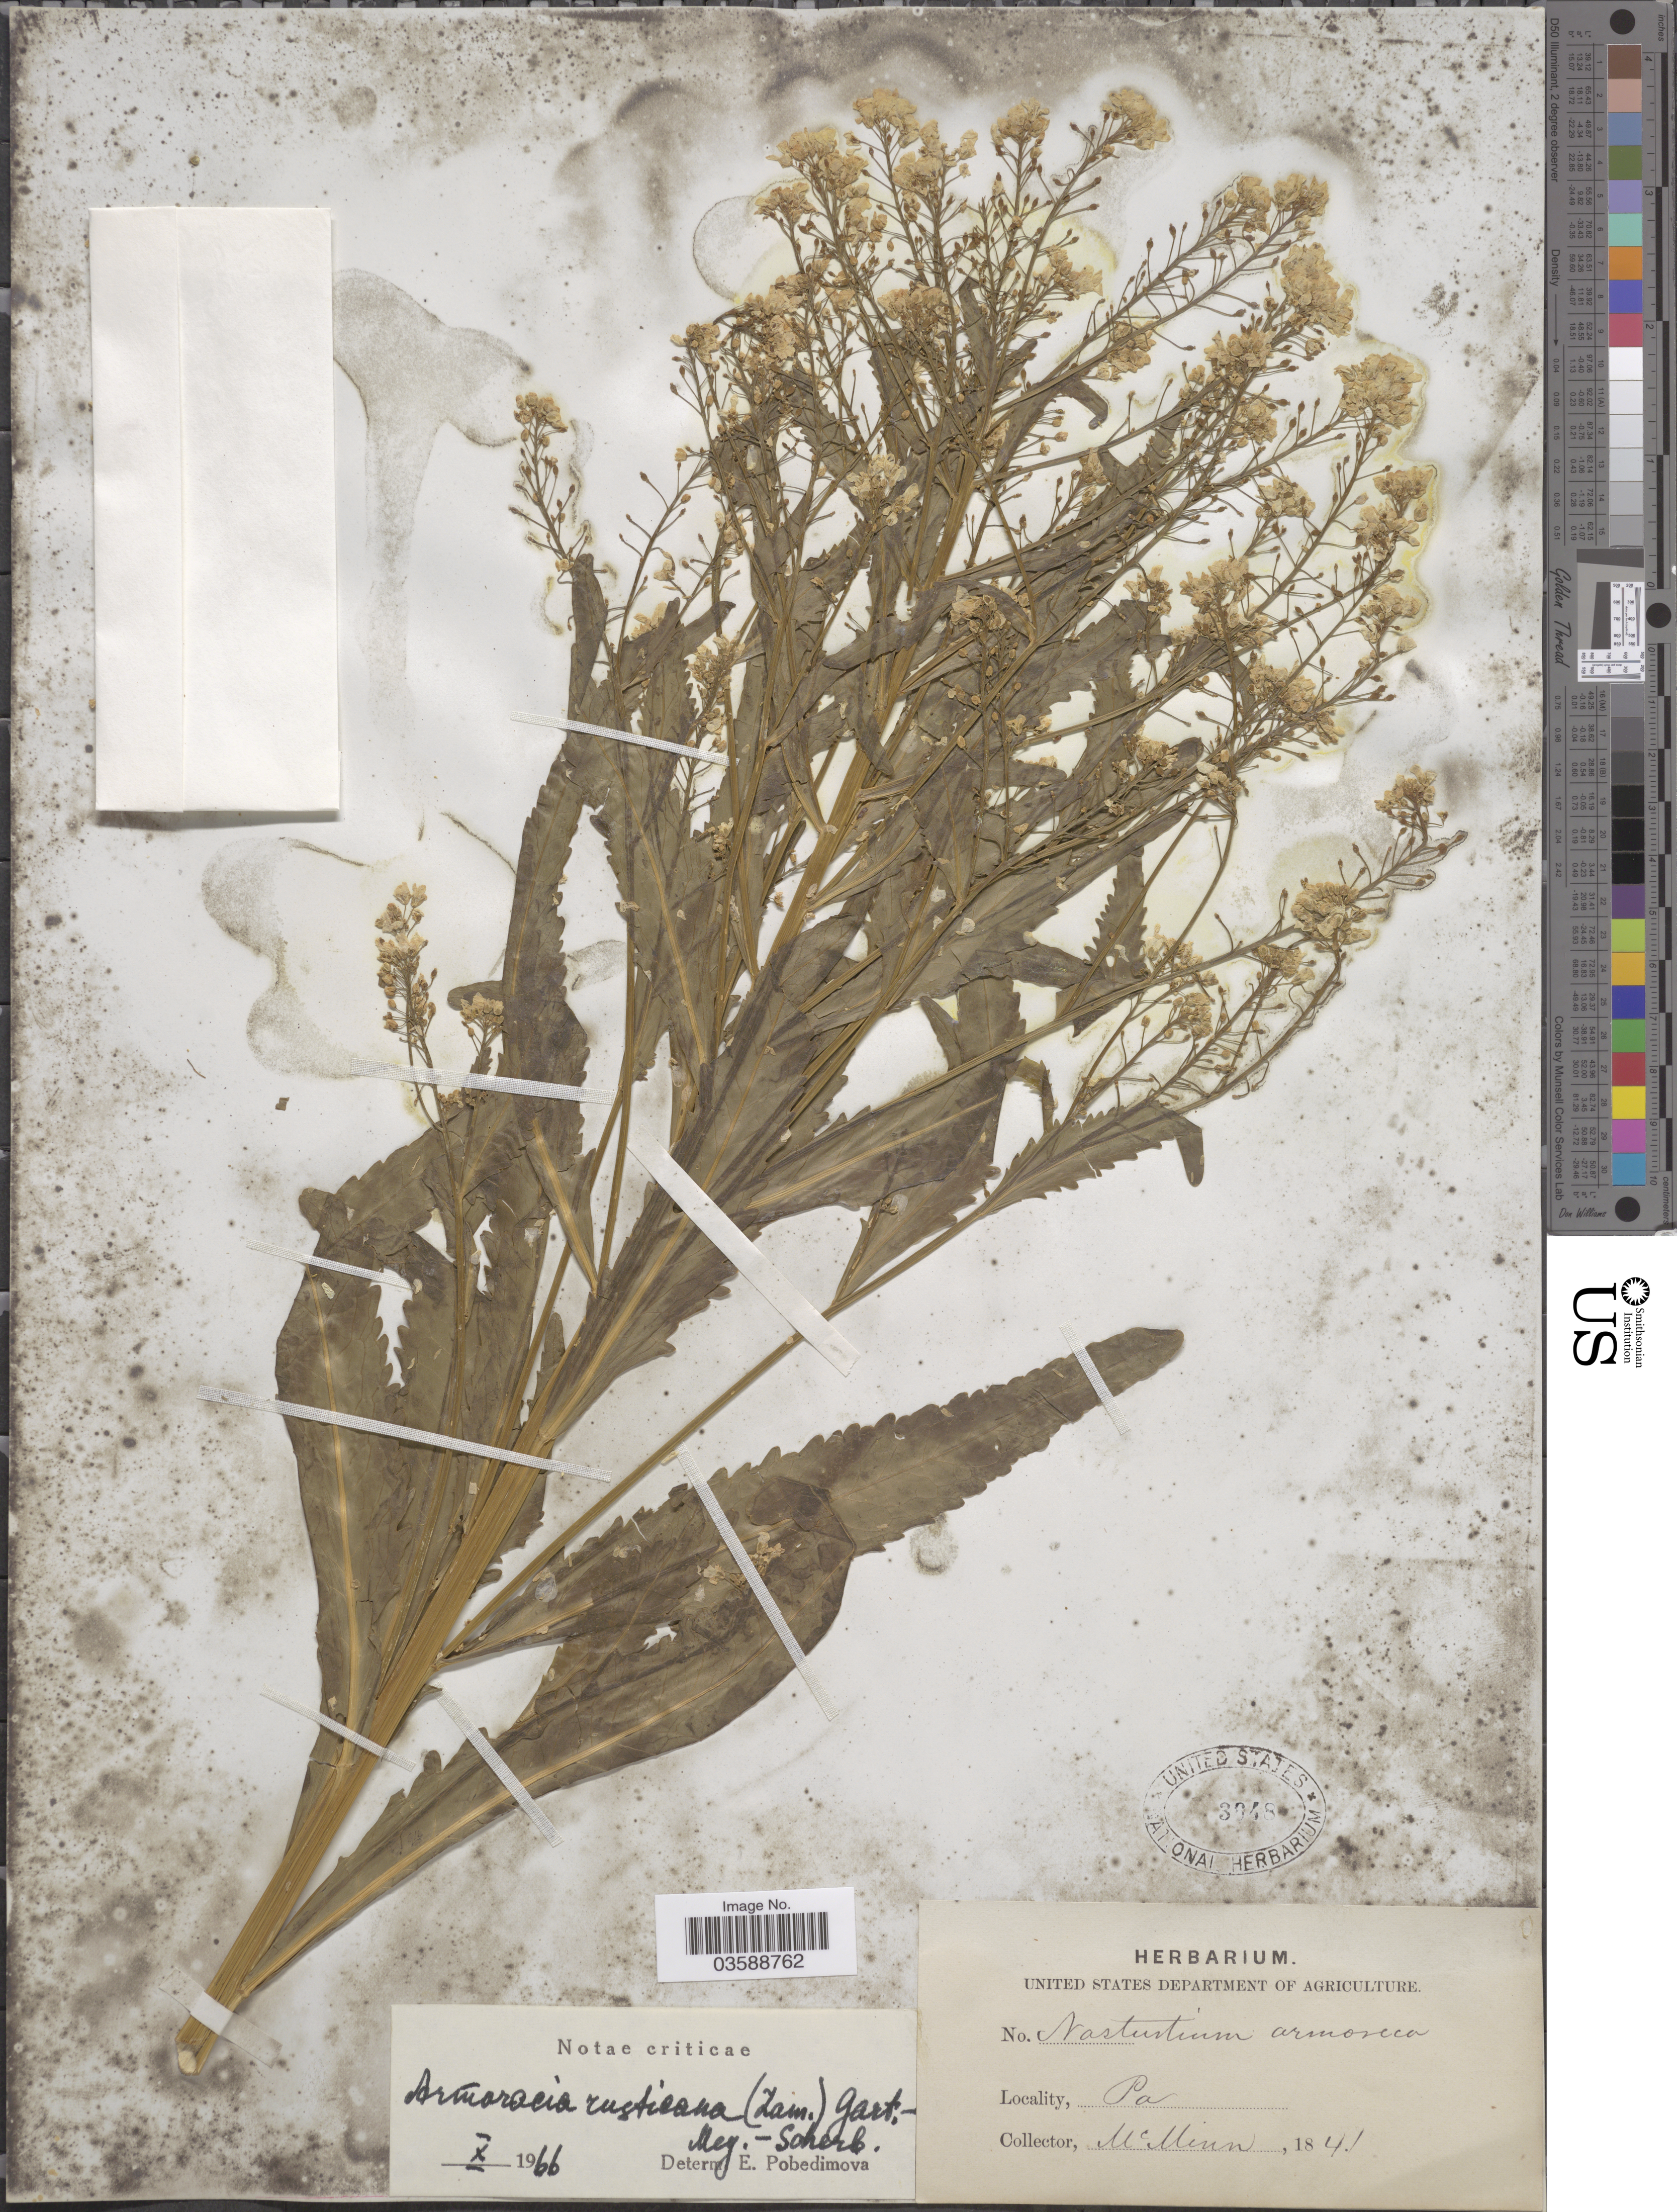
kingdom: Plantae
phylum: Tracheophyta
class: Magnoliopsida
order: Brassicales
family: Brassicaceae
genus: Armoracia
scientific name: Armoracia rusticana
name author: G. Gaertn. et al.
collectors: McMinn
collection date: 1841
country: United States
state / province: Pennsylvania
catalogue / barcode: US 3948